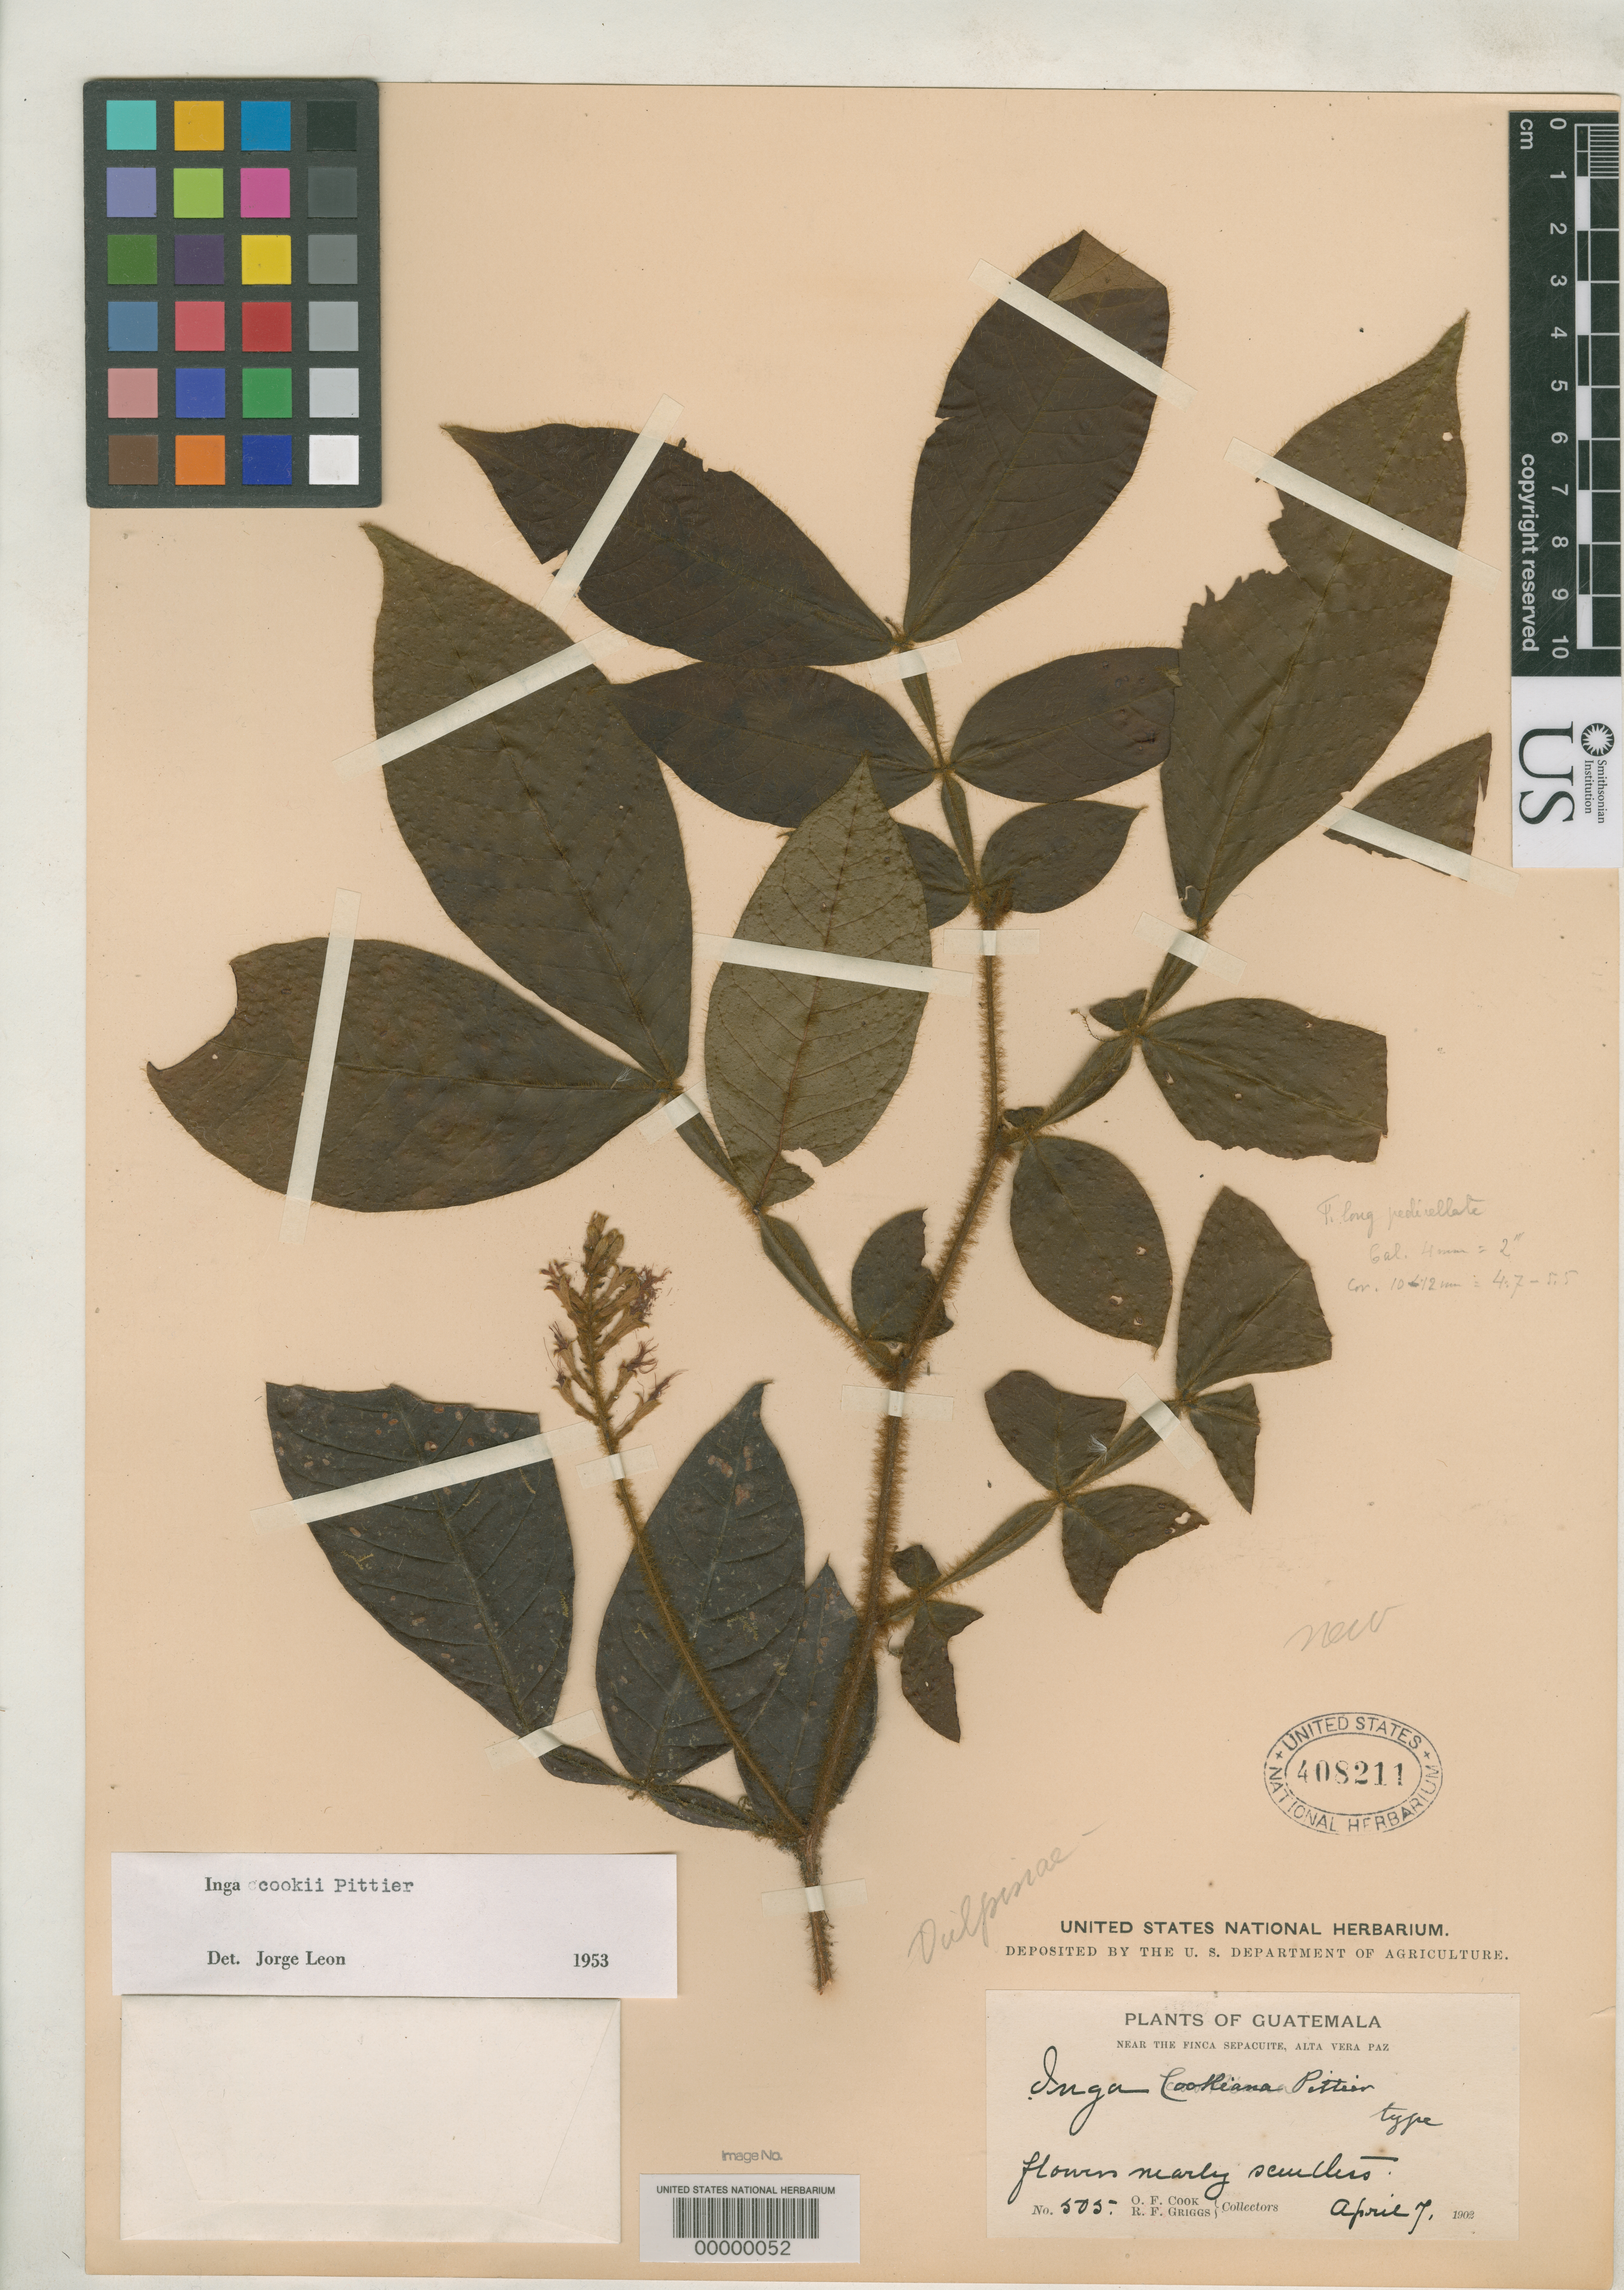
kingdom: Plantae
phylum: Tracheophyta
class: Magnoliopsida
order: Fabales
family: Fabaceae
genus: Inga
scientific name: Inga cookii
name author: Pittier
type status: Holotype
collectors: O. F. Cook & R. F. Griggs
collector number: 505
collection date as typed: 27 Mar 1902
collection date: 1902-03-27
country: Guatemala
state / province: Alta Verapaz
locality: Near Finca Sepacuite.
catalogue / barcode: US 408211